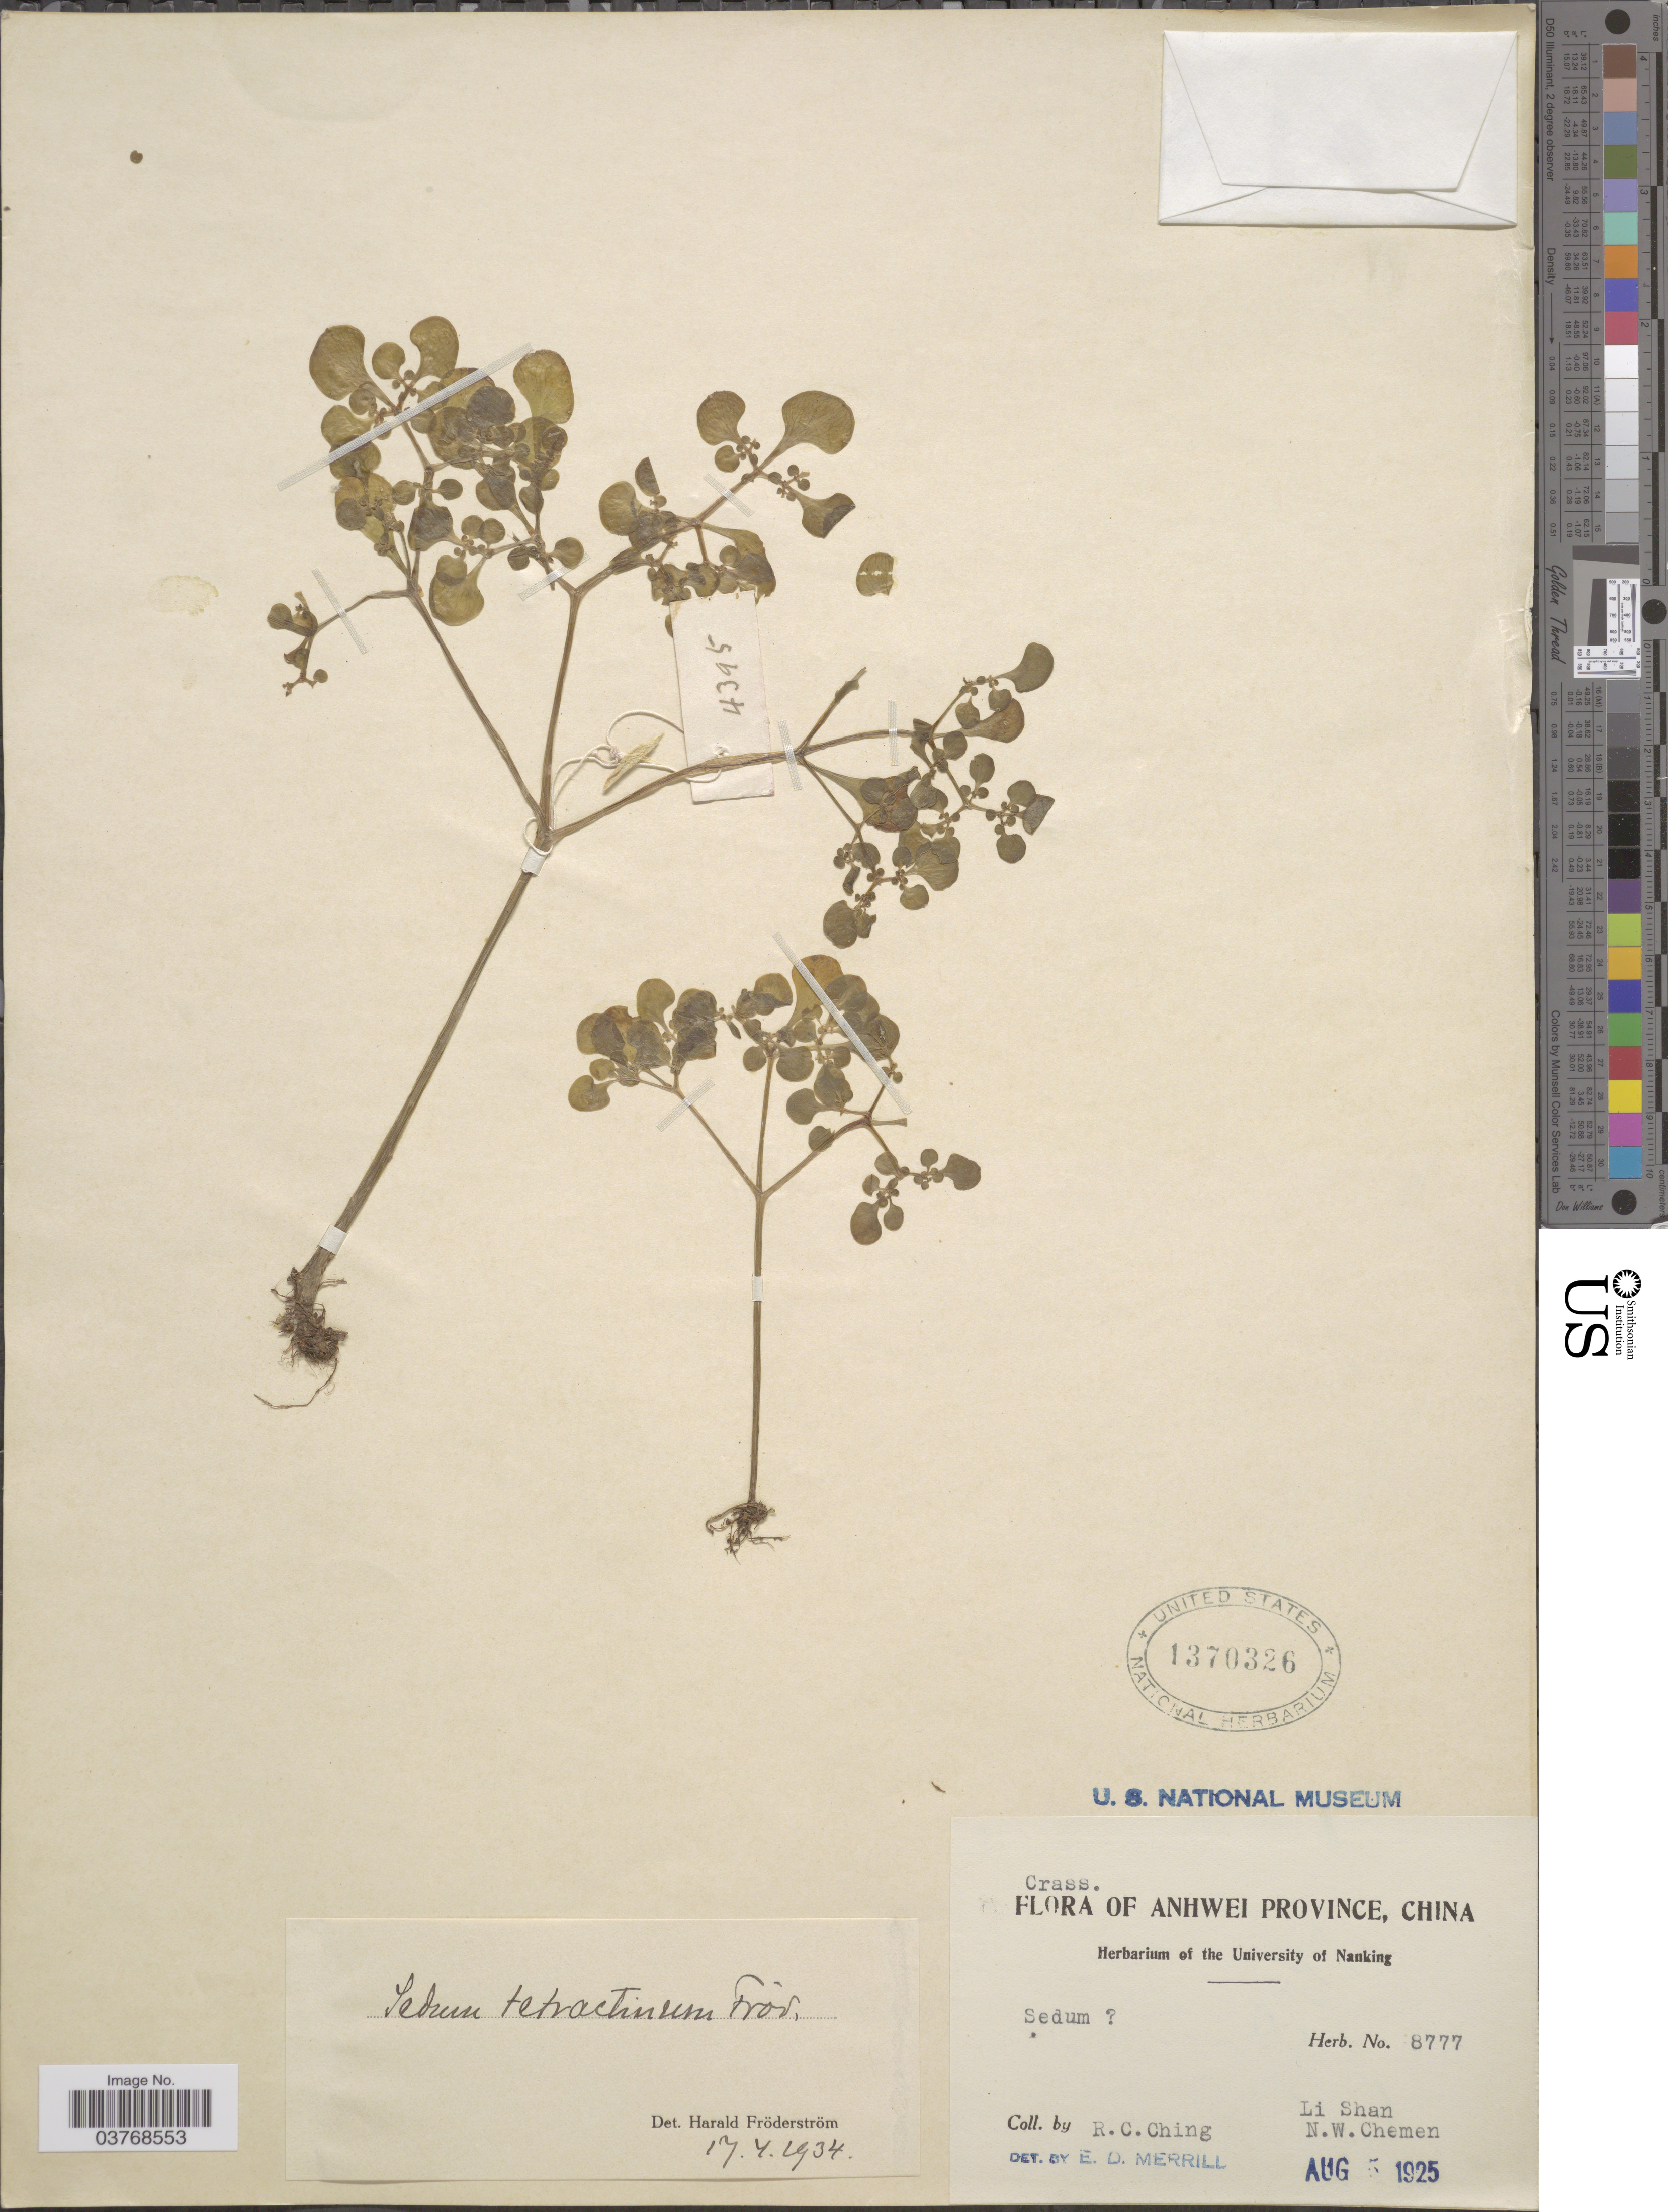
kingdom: Plantae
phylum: Tracheophyta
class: Magnoliopsida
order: Saxifragales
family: Crassulaceae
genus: Sedum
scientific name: Sedum tetractinum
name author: Fröd.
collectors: R. C. Ching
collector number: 8777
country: China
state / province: Anhui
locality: Anhwei Province. Li Shan. N. W. Chemen.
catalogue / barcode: US 1370326